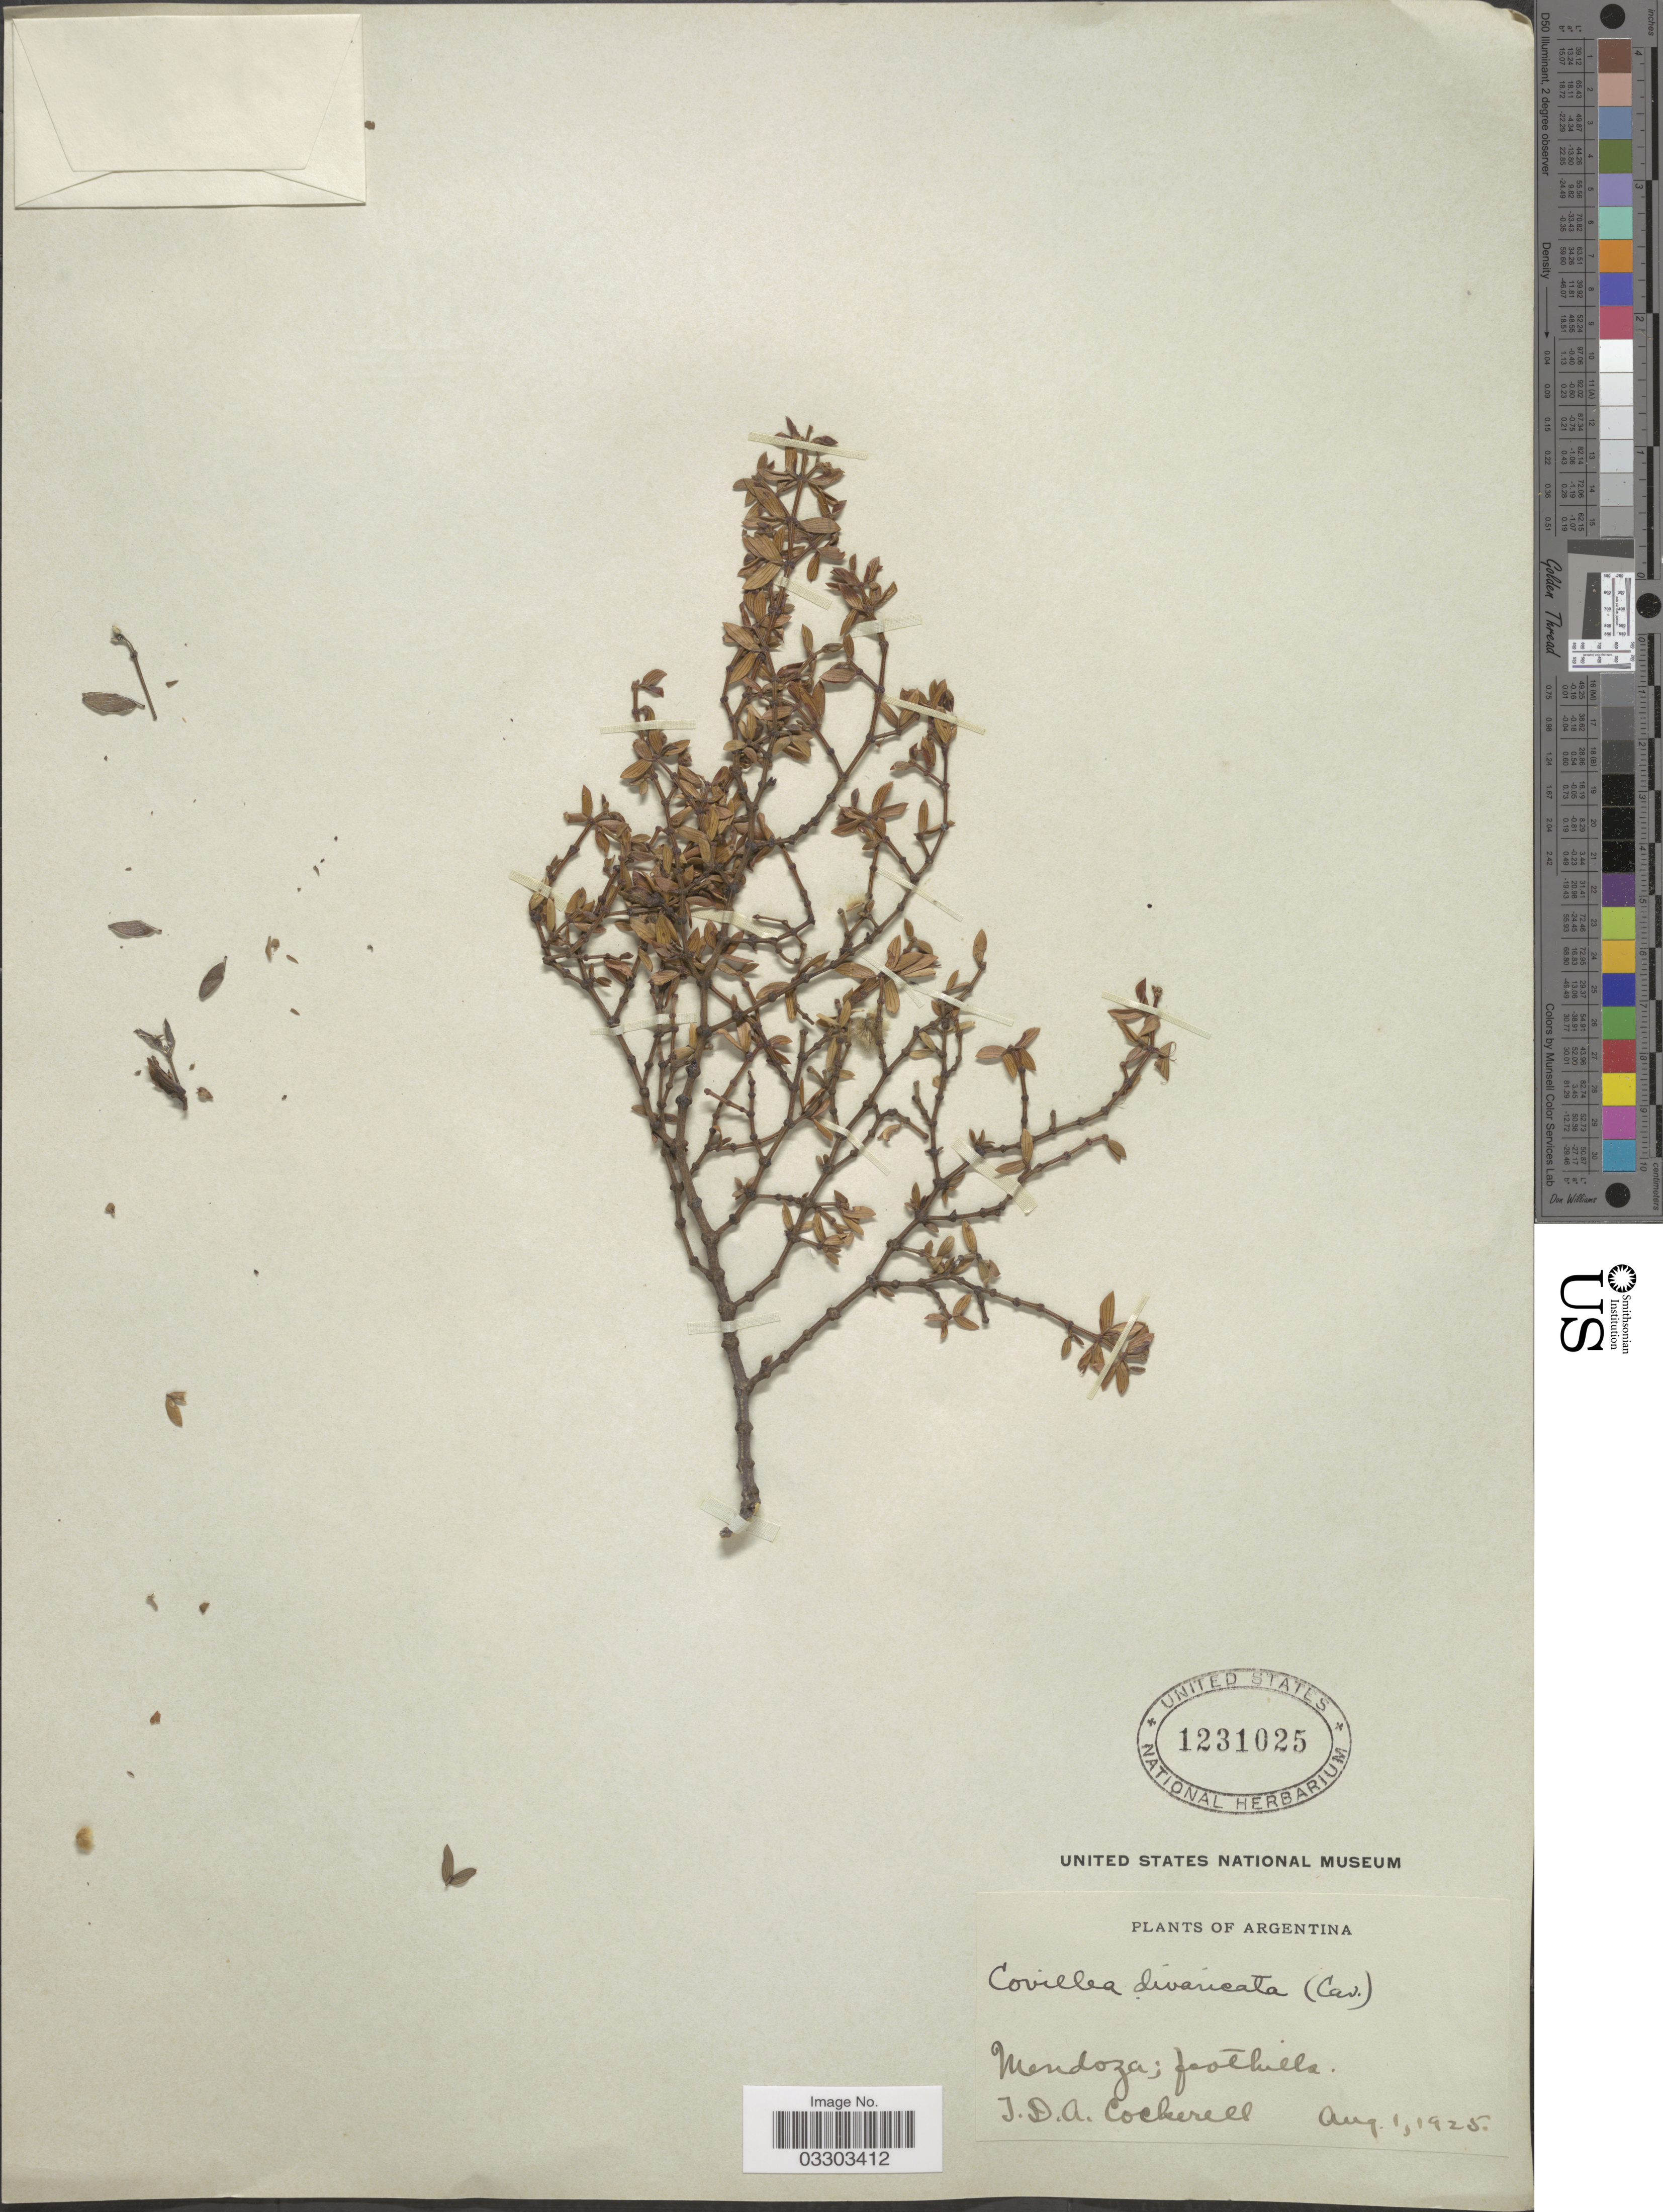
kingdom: Plantae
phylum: Tracheophyta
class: Magnoliopsida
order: Zygophyllales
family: Zygophyllaceae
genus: Larrea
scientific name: Larrea divaricata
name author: Cav.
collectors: T. Cockerell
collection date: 1925-08-01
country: Argentina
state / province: Mendoza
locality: Foothills.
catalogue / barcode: US 1231025